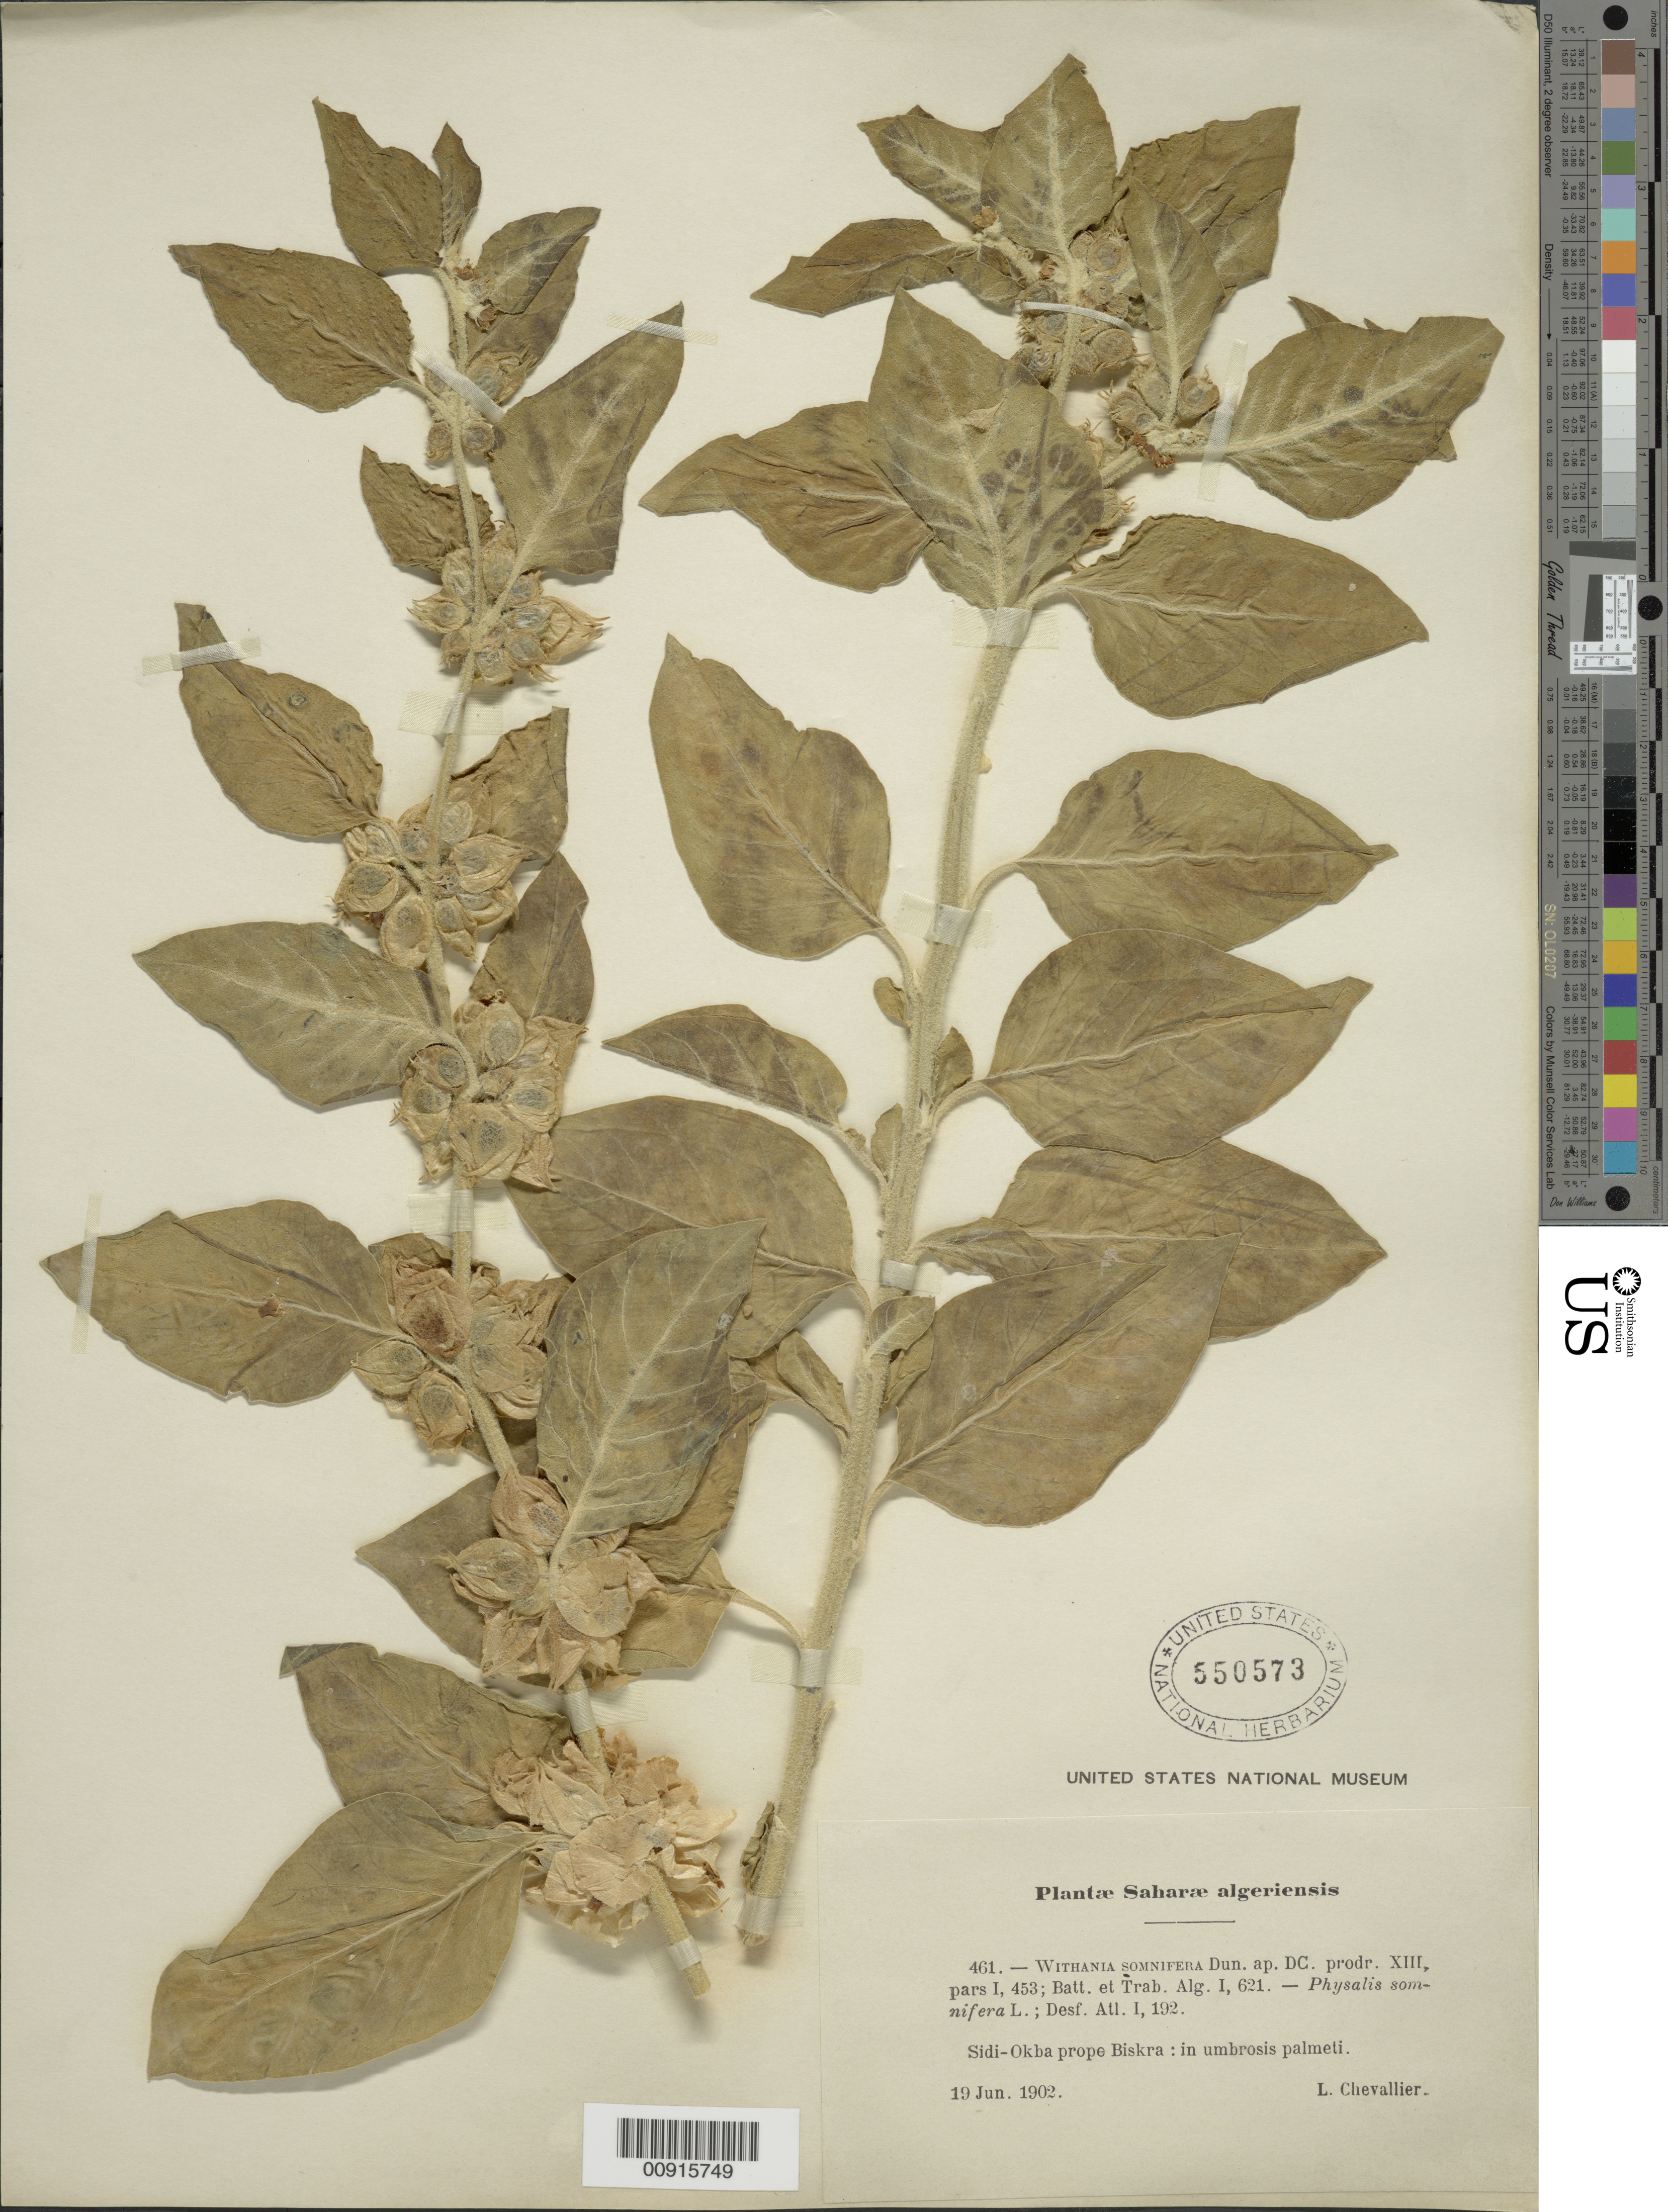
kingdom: Plantae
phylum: Tracheophyta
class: Magnoliopsida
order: Solanales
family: Solanaceae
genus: Withania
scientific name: Withania somnifera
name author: (L.) Dunal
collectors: L. Chevallier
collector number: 461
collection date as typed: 19 Jun 1902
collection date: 1902-06-19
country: Algeria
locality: Sidi-Okba prope Biskra: in umbrosis palmeti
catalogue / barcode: US 550573